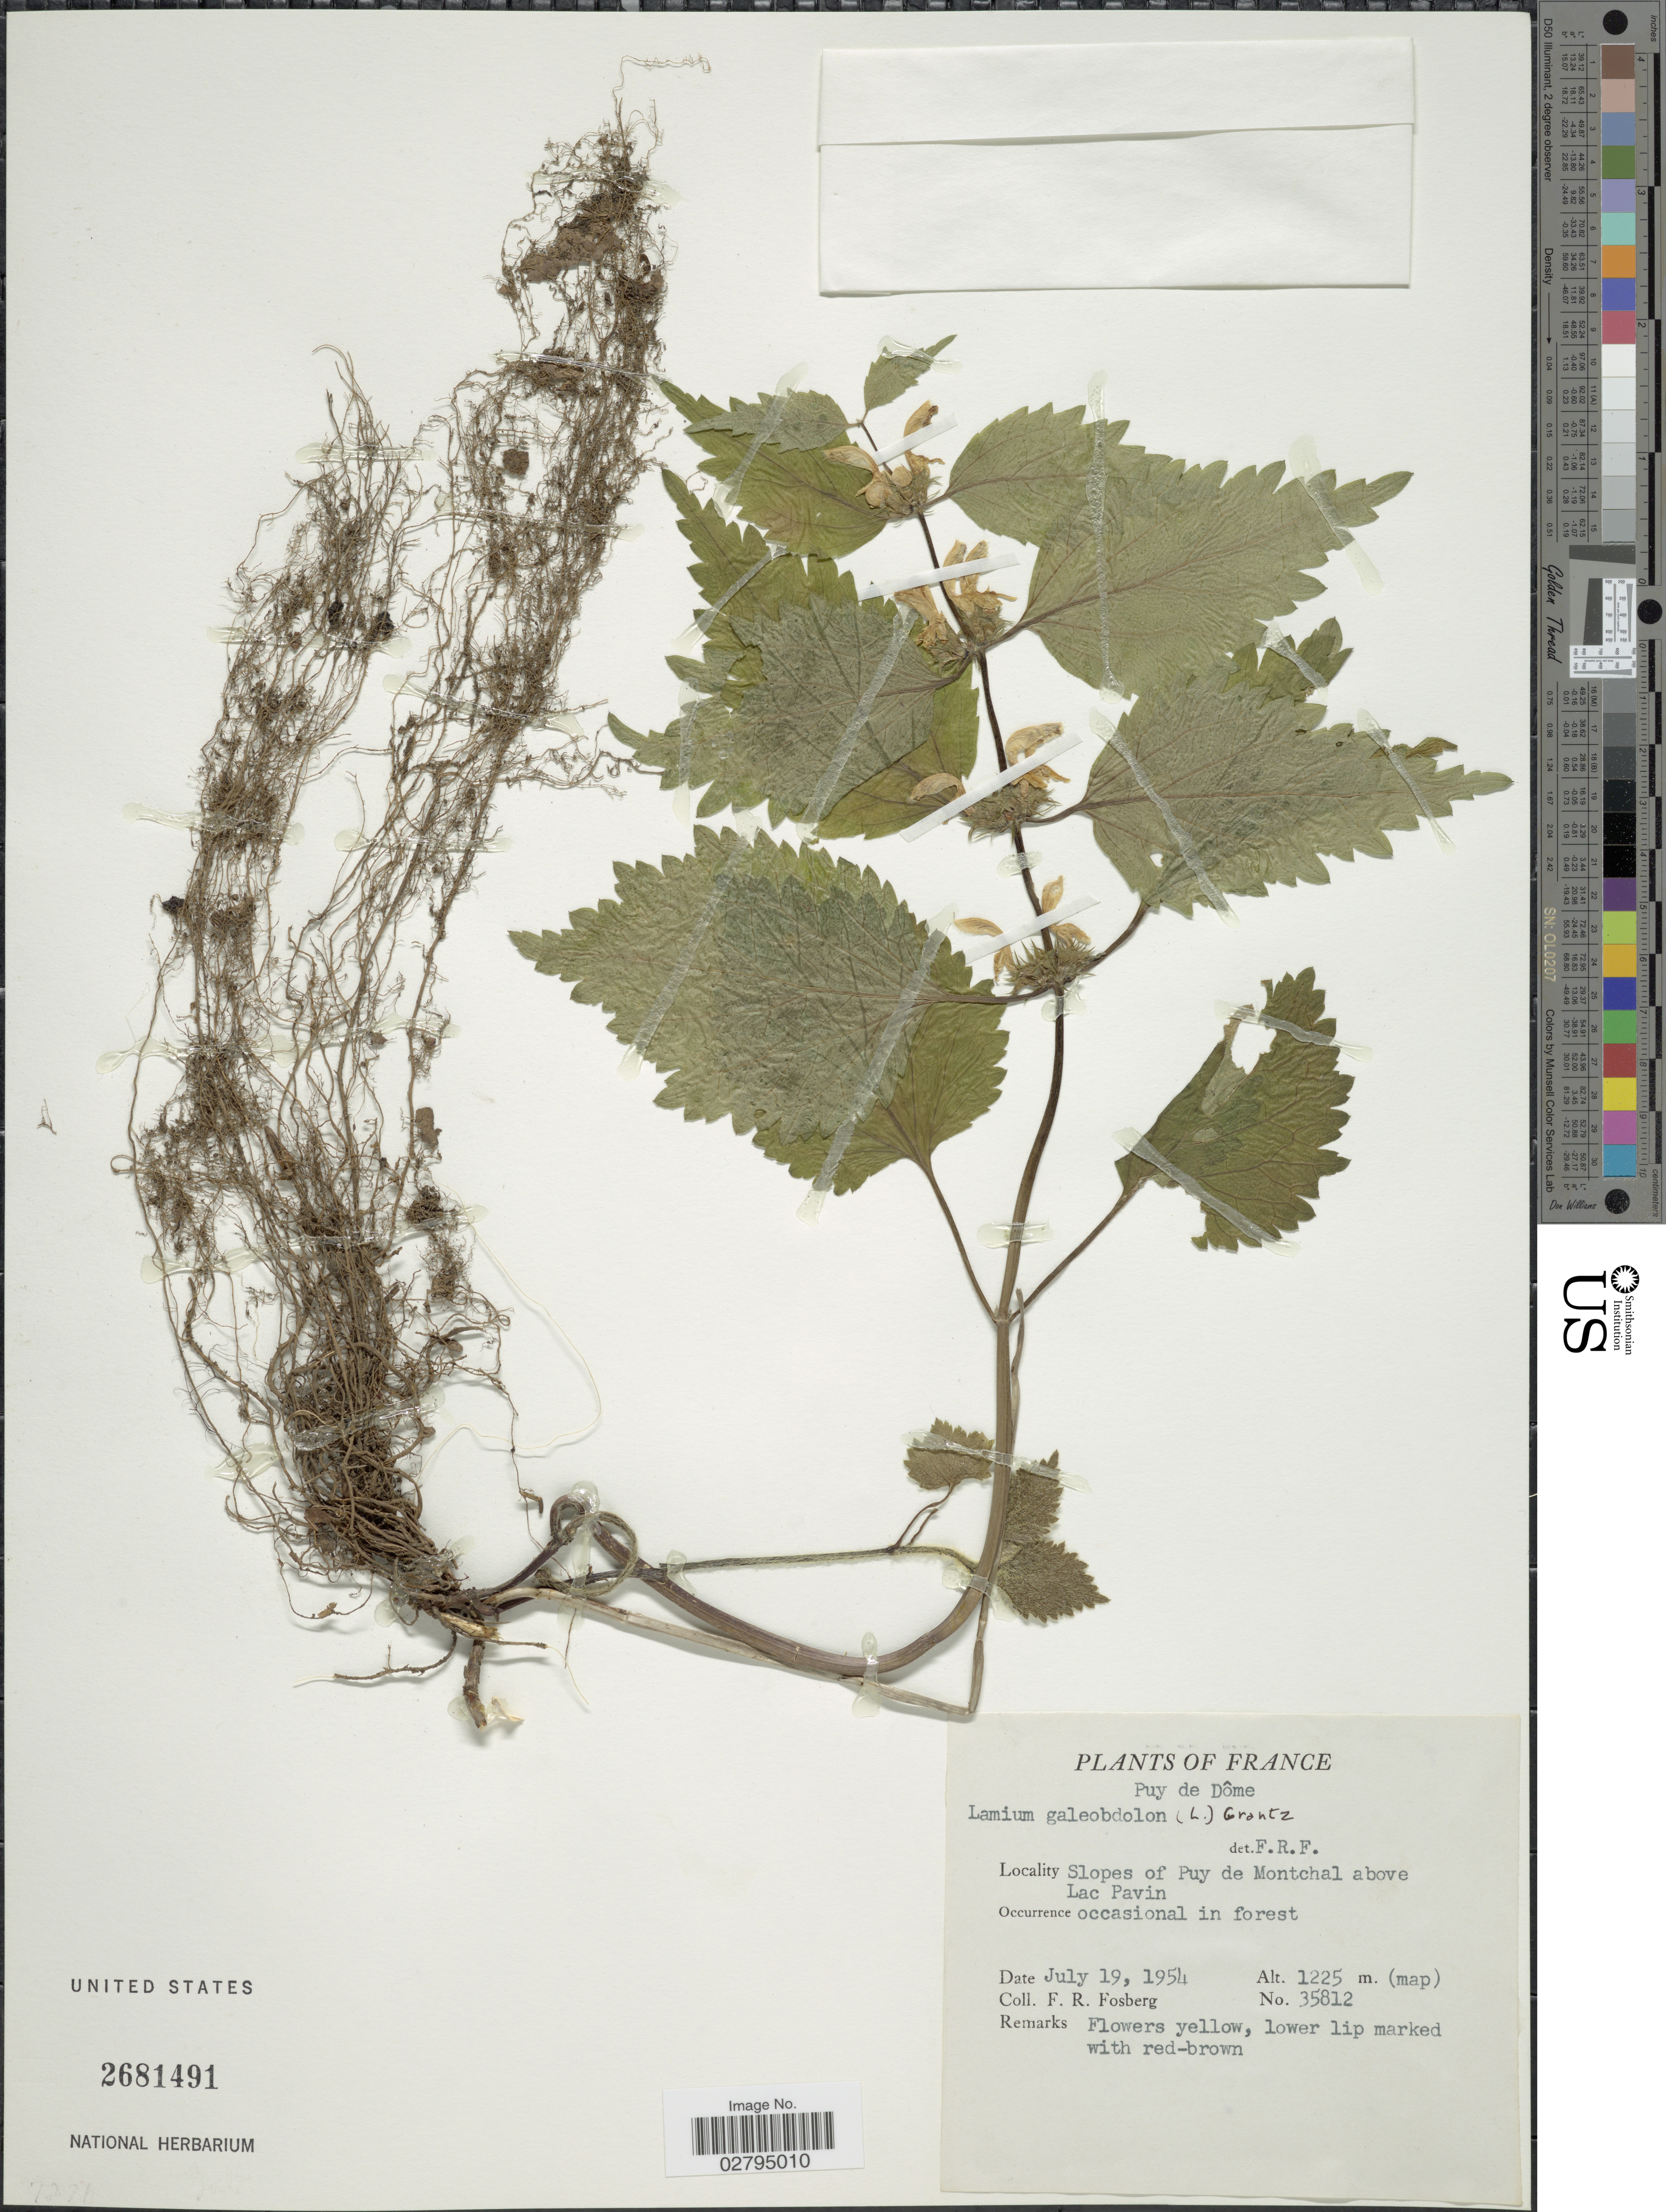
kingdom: Plantae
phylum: Tracheophyta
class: Magnoliopsida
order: Lamiales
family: Lamiaceae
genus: Lamium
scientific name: Lamium galeobdolon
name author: (L.) L.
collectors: F. R. Fosberg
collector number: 35812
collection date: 1954-07-19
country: France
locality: Puy de Dôme. Slopes of Puy de Montchal above Lac Pavin.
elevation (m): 1225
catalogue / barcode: US 2681491